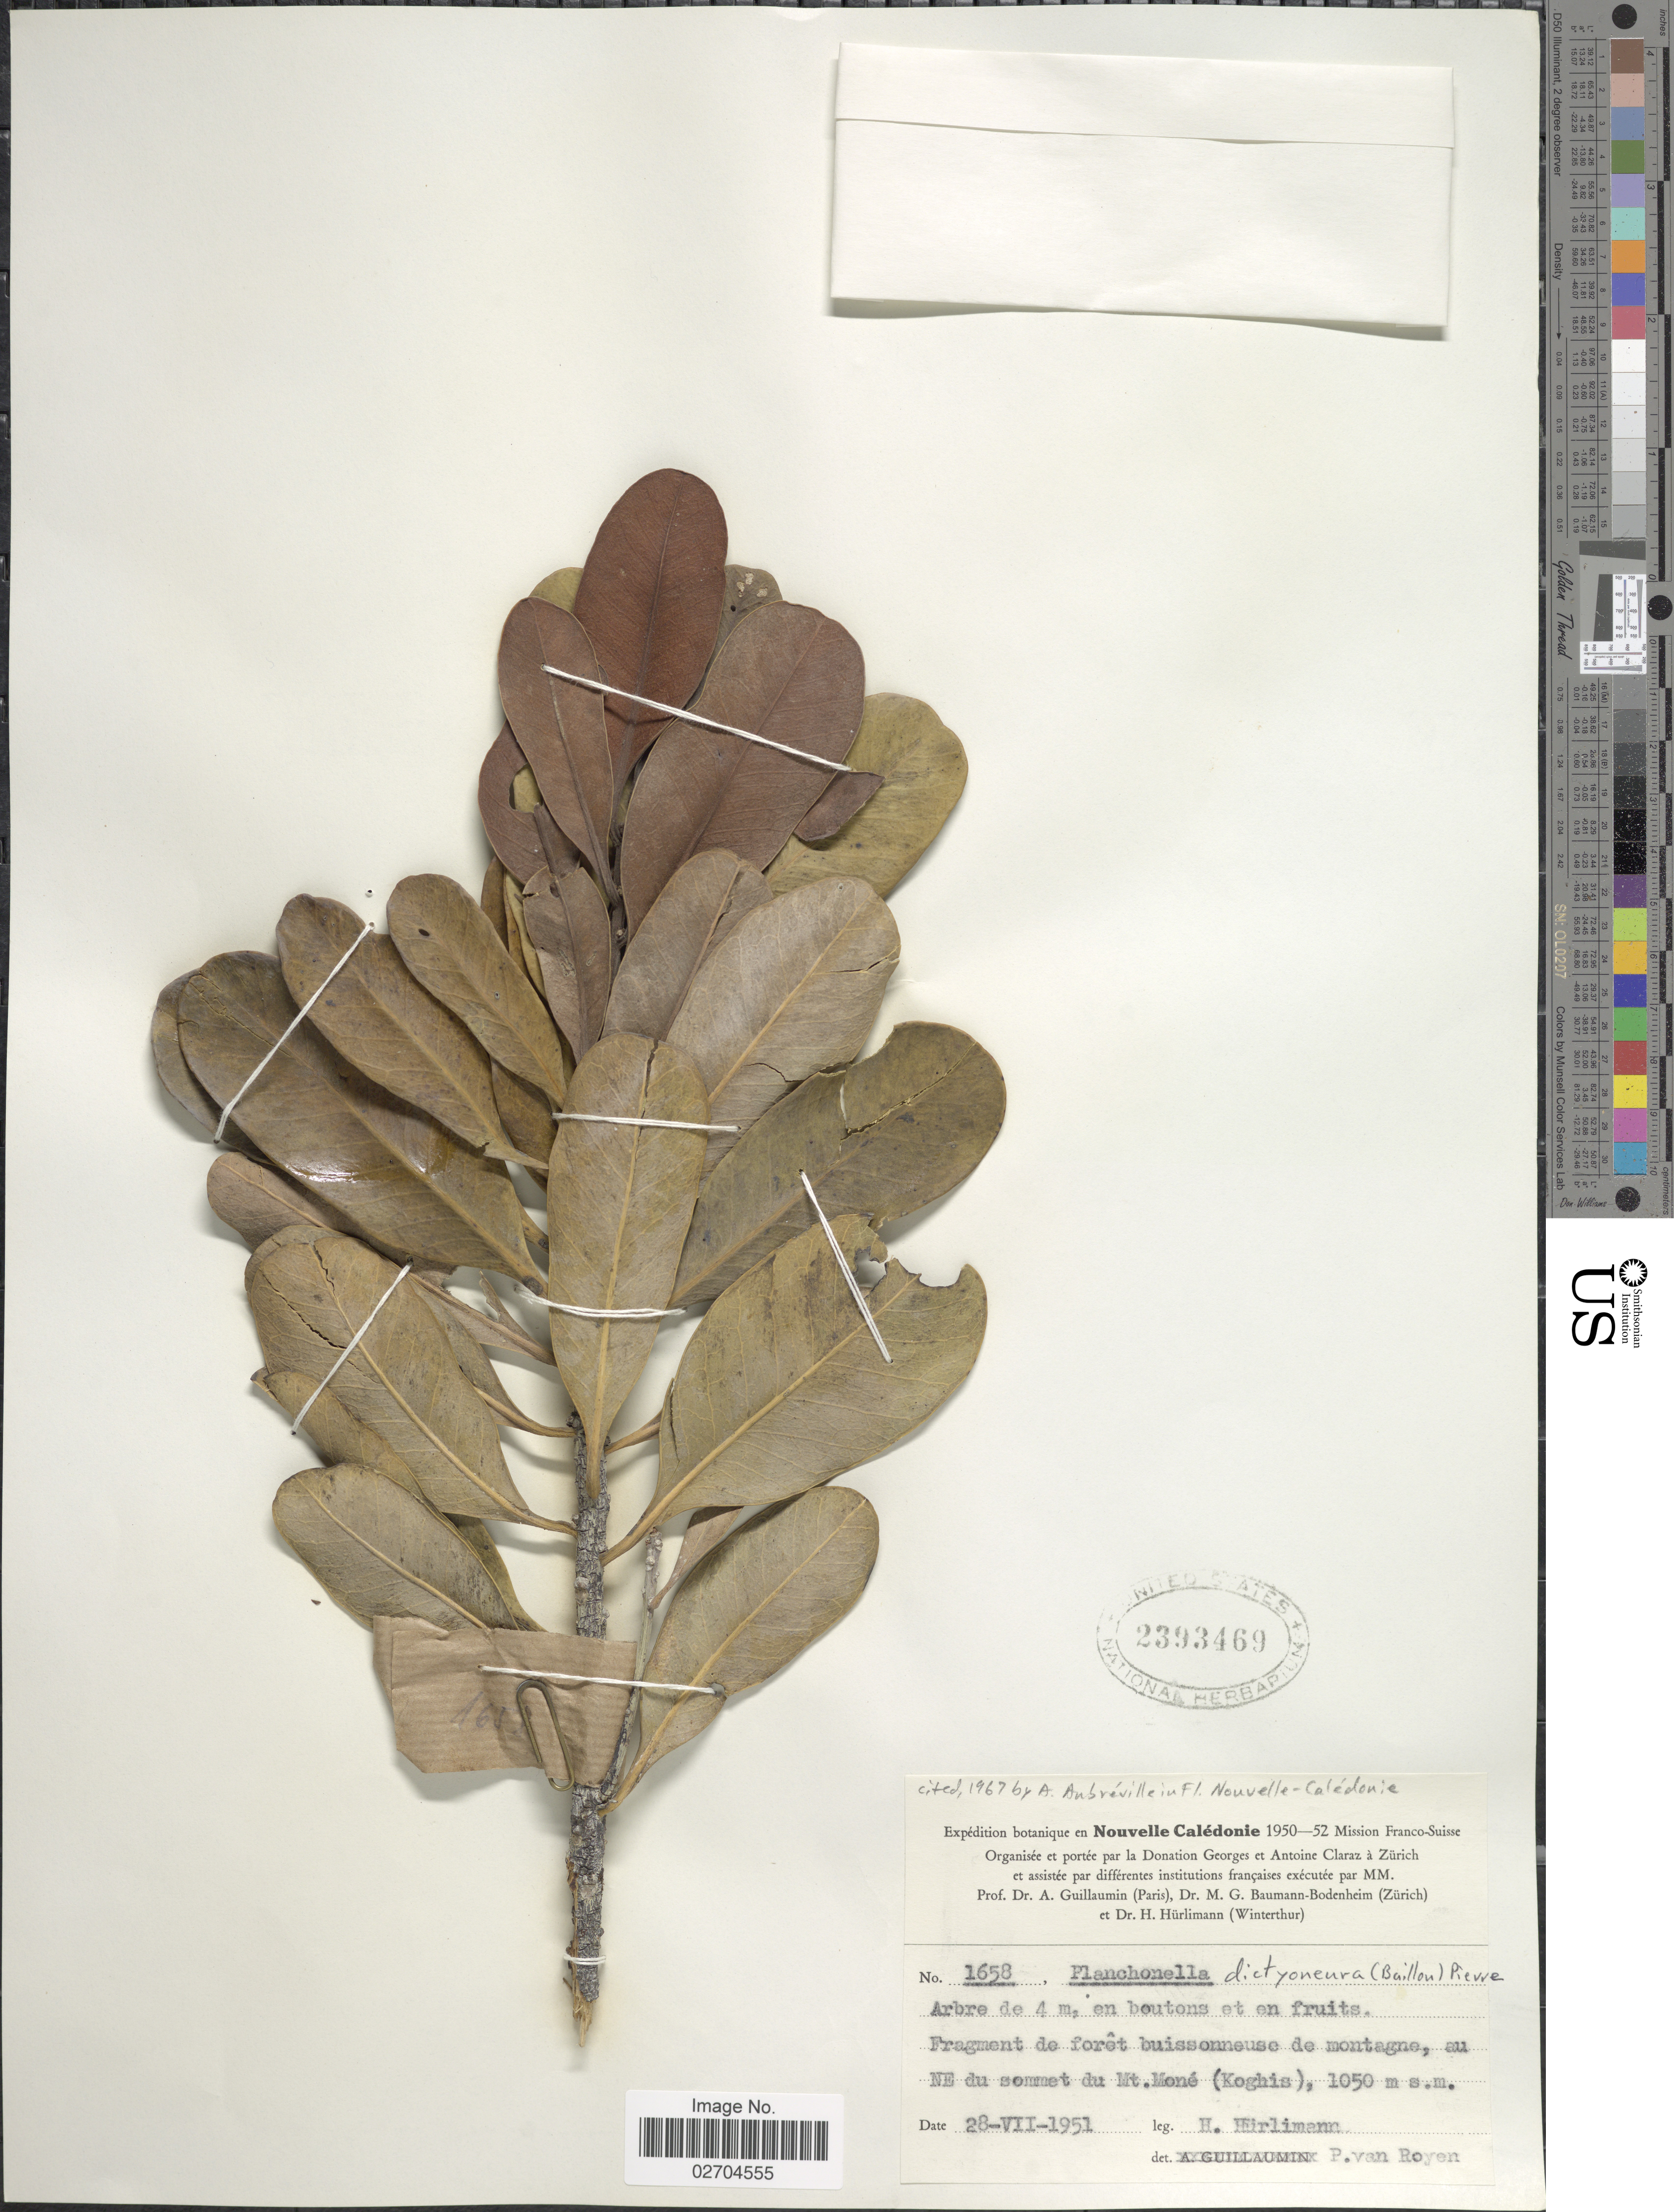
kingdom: Plantae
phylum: Tracheophyta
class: Magnoliopsida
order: Ericales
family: Sapotaceae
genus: Planchonella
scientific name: Planchonella dictyoneura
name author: (Baill.) Pierre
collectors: H. Hürlimann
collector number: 1658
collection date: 1951-07-28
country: New Caledonia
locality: Nouvell-Caledonie. Au NE du sommet du Mt. Mone (Koghis).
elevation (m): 1050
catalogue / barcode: US 2393469